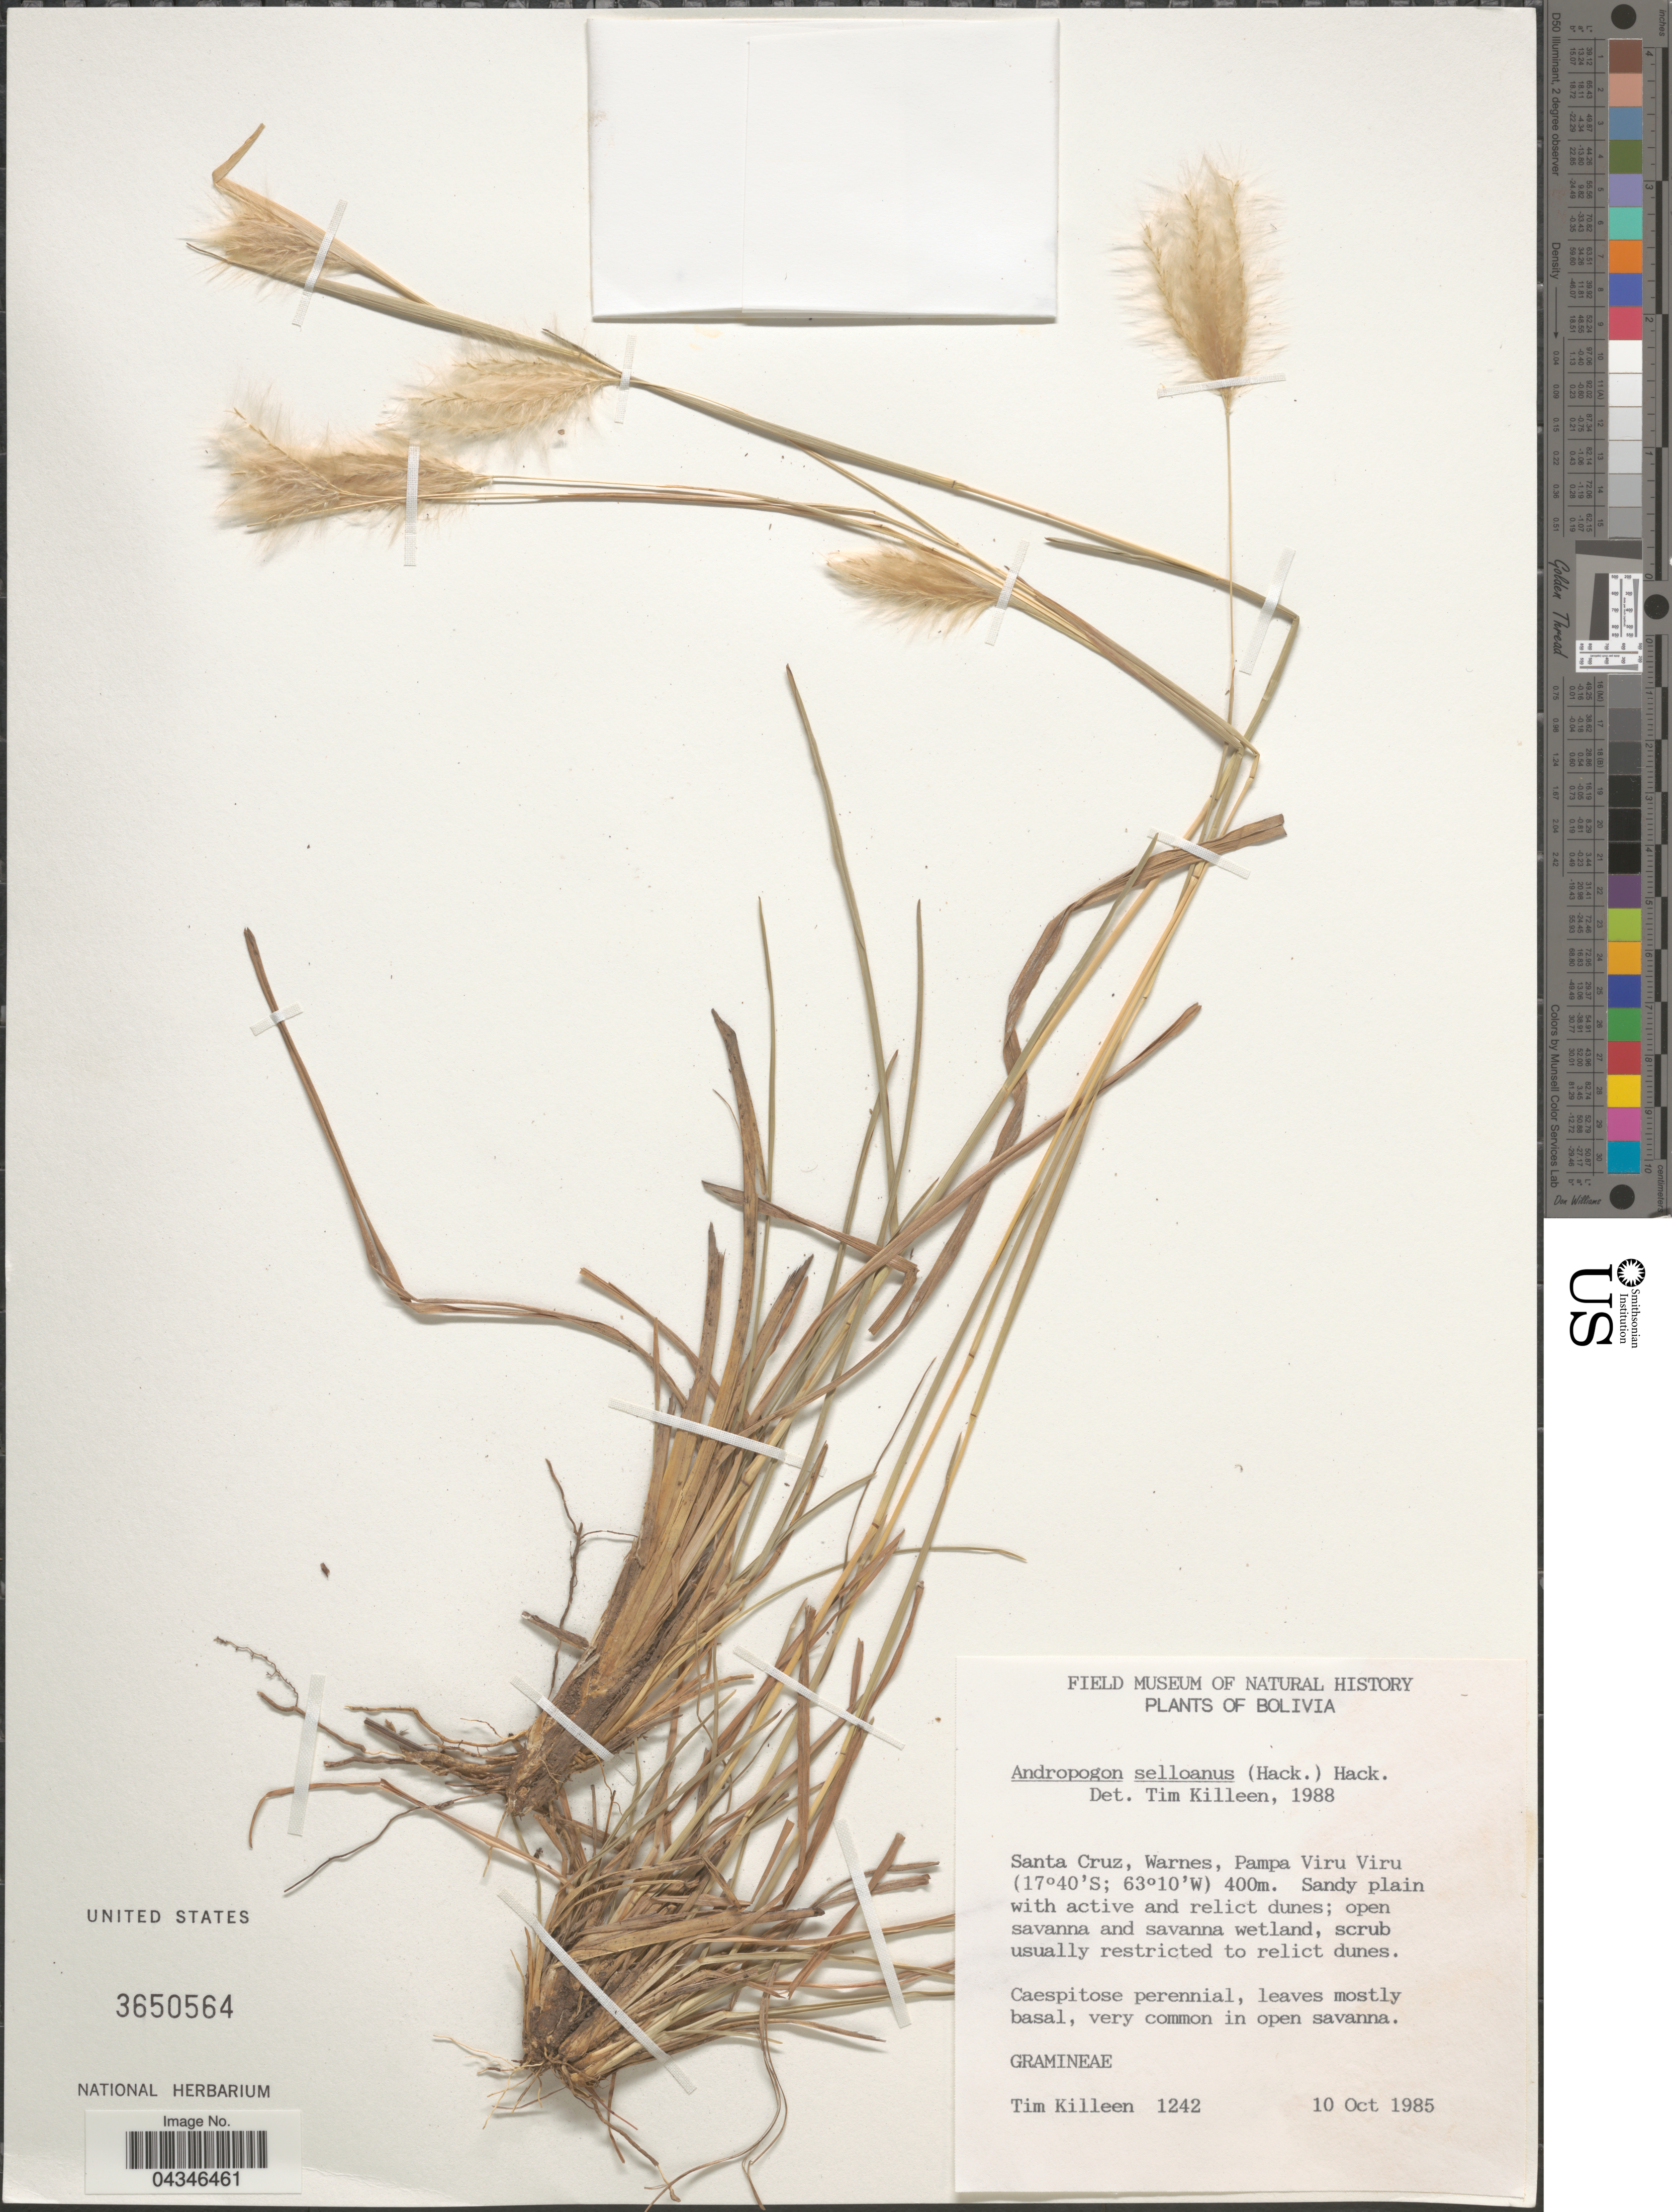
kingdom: Plantae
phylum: Tracheophyta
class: Liliopsida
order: Poales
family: Poaceae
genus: Andropogon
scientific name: Andropogon selloanus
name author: (Hack.) Hack.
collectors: T. J. Killeen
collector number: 1242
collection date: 1985-10-10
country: Bolivia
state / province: Santa Cruz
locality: Warnes, Pampa Viru Viru.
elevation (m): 400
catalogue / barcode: US 3650564